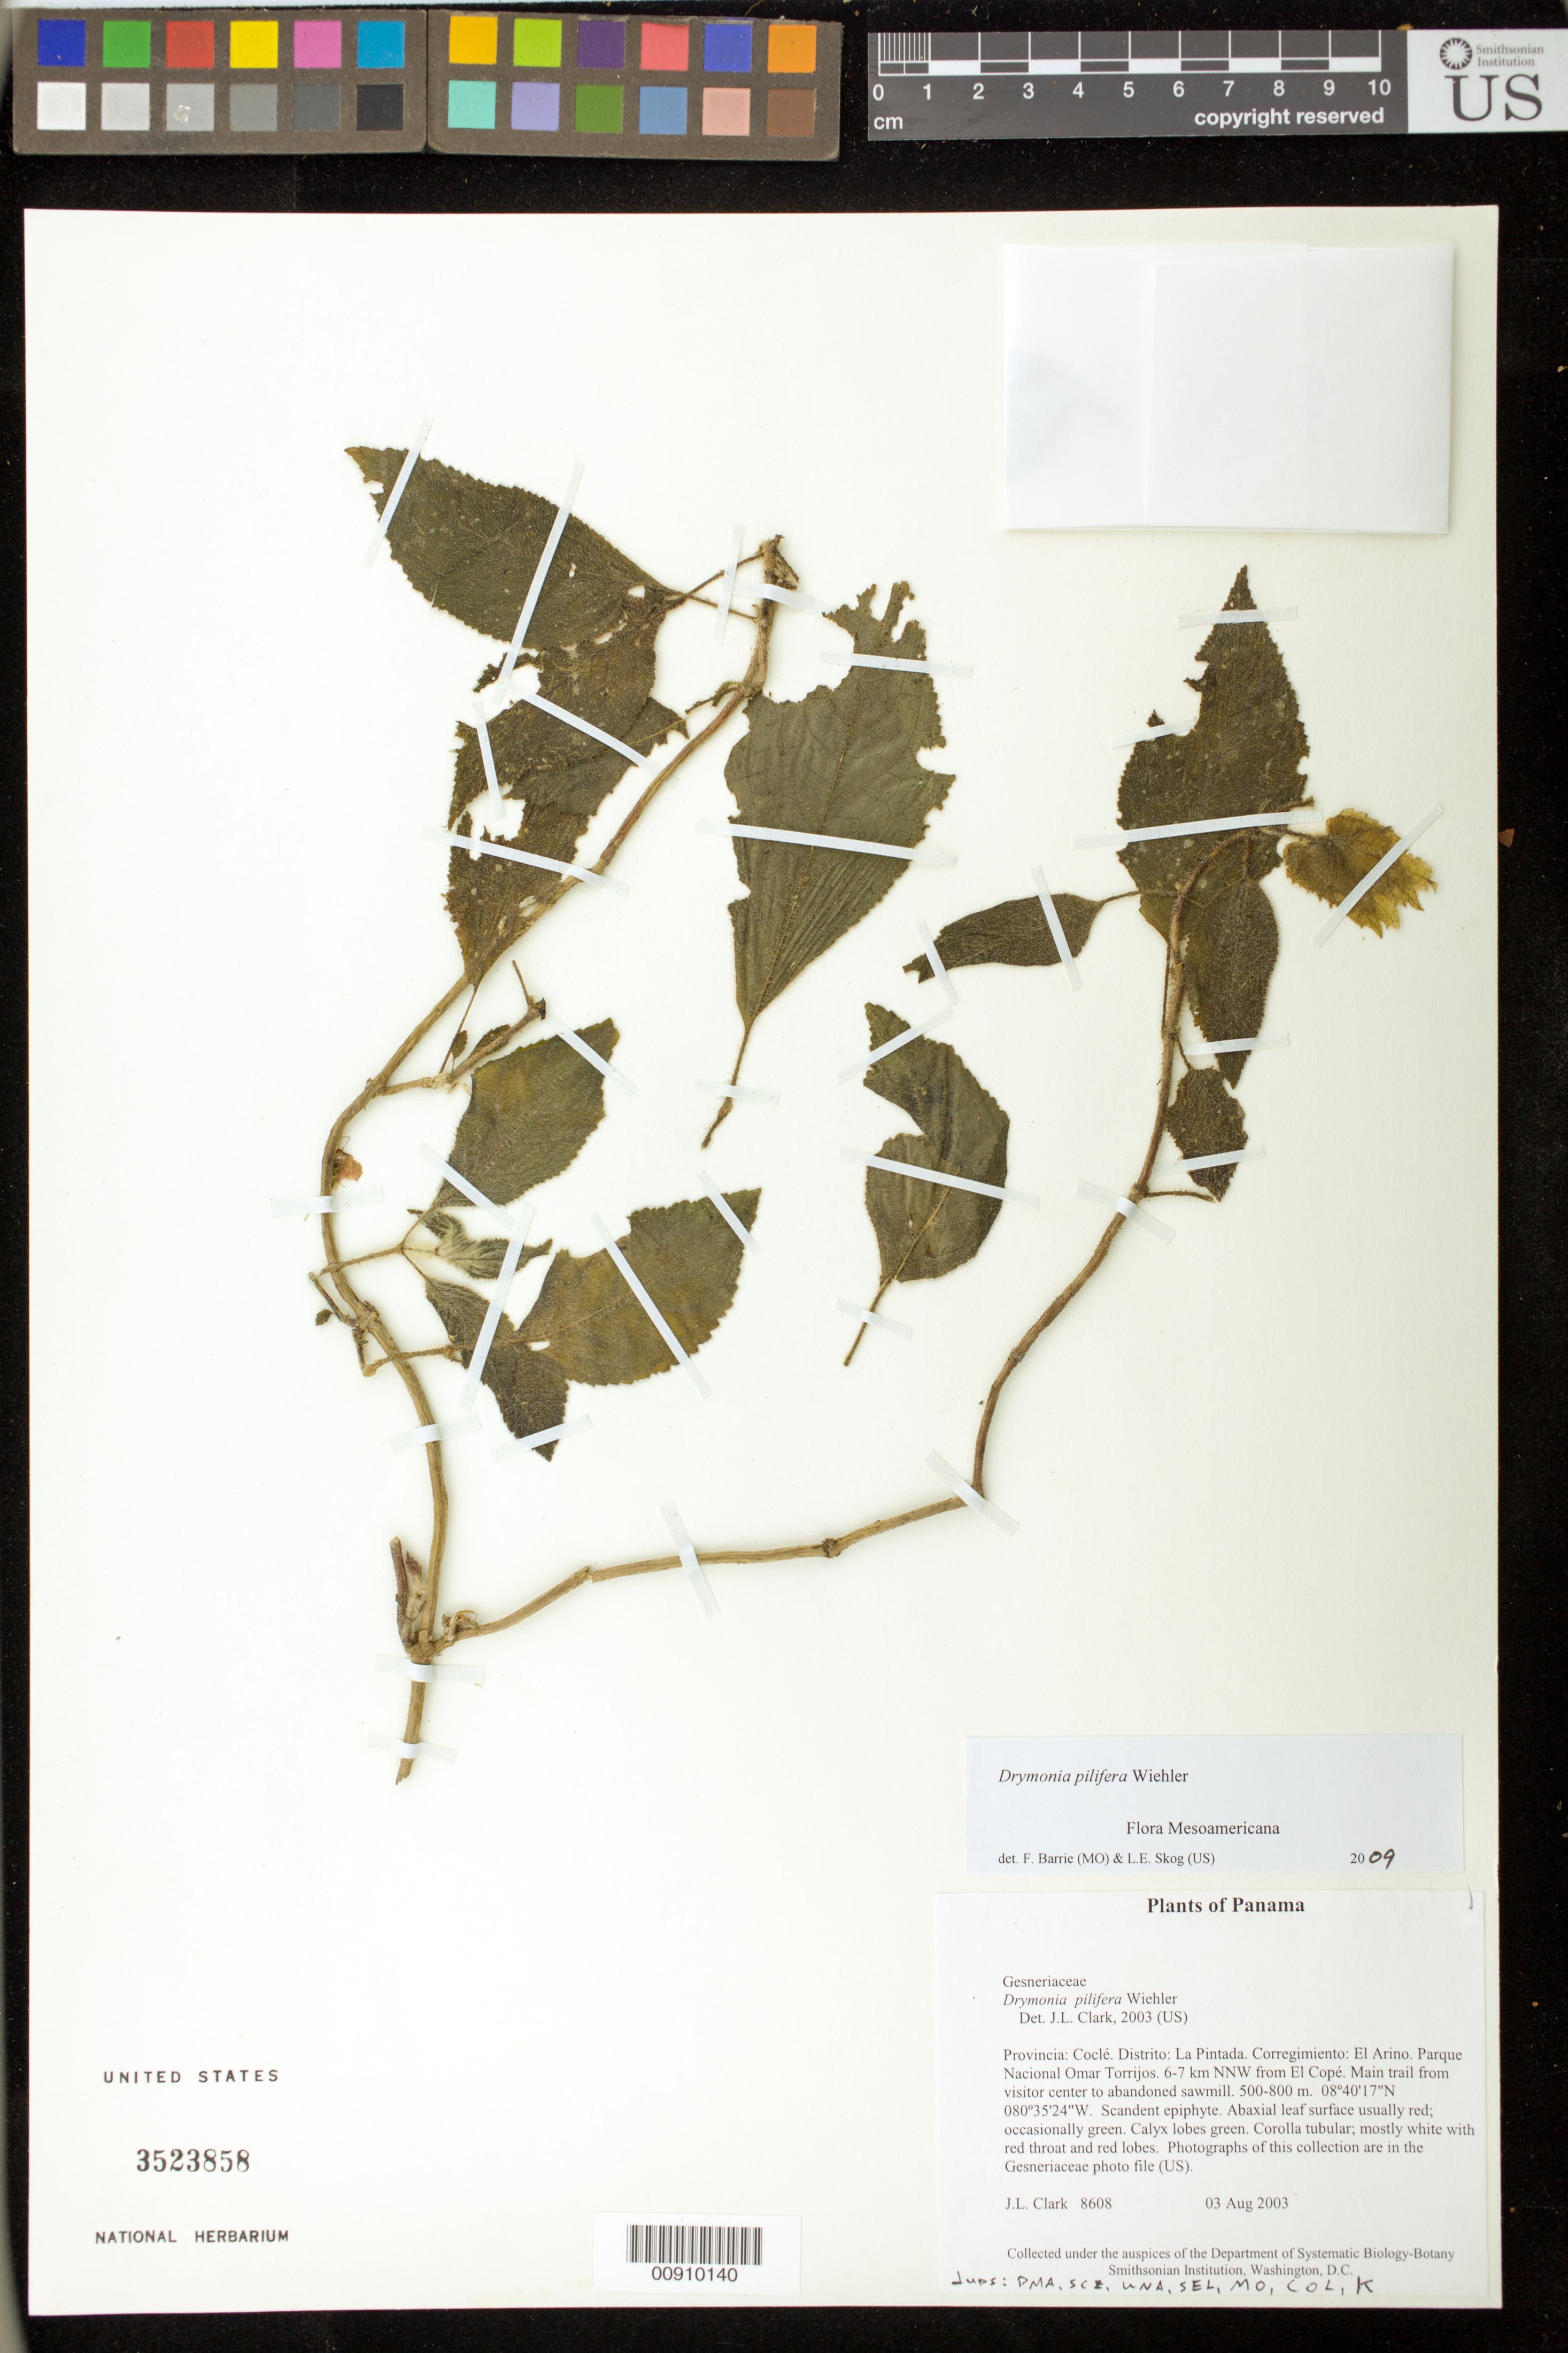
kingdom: Plantae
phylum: Tracheophyta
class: Magnoliopsida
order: Lamiales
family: Gesneriaceae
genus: Drymonia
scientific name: Drymonia pilifera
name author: Wiehler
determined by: Clark, J. L., (SEL), The Marie Selby Botanical Garden (UNITED STATES)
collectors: J. L. Clark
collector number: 8608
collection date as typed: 03 Aug 2003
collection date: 2003-08-03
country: Panama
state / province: Coclé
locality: La Pintada. Corregimiento: El Arino. Parque Nacional Omar Torrijos. 6-7 km NNW from El Copé. Main trail from visitor center to abandoned sawmill.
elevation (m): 500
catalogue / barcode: US 3523858